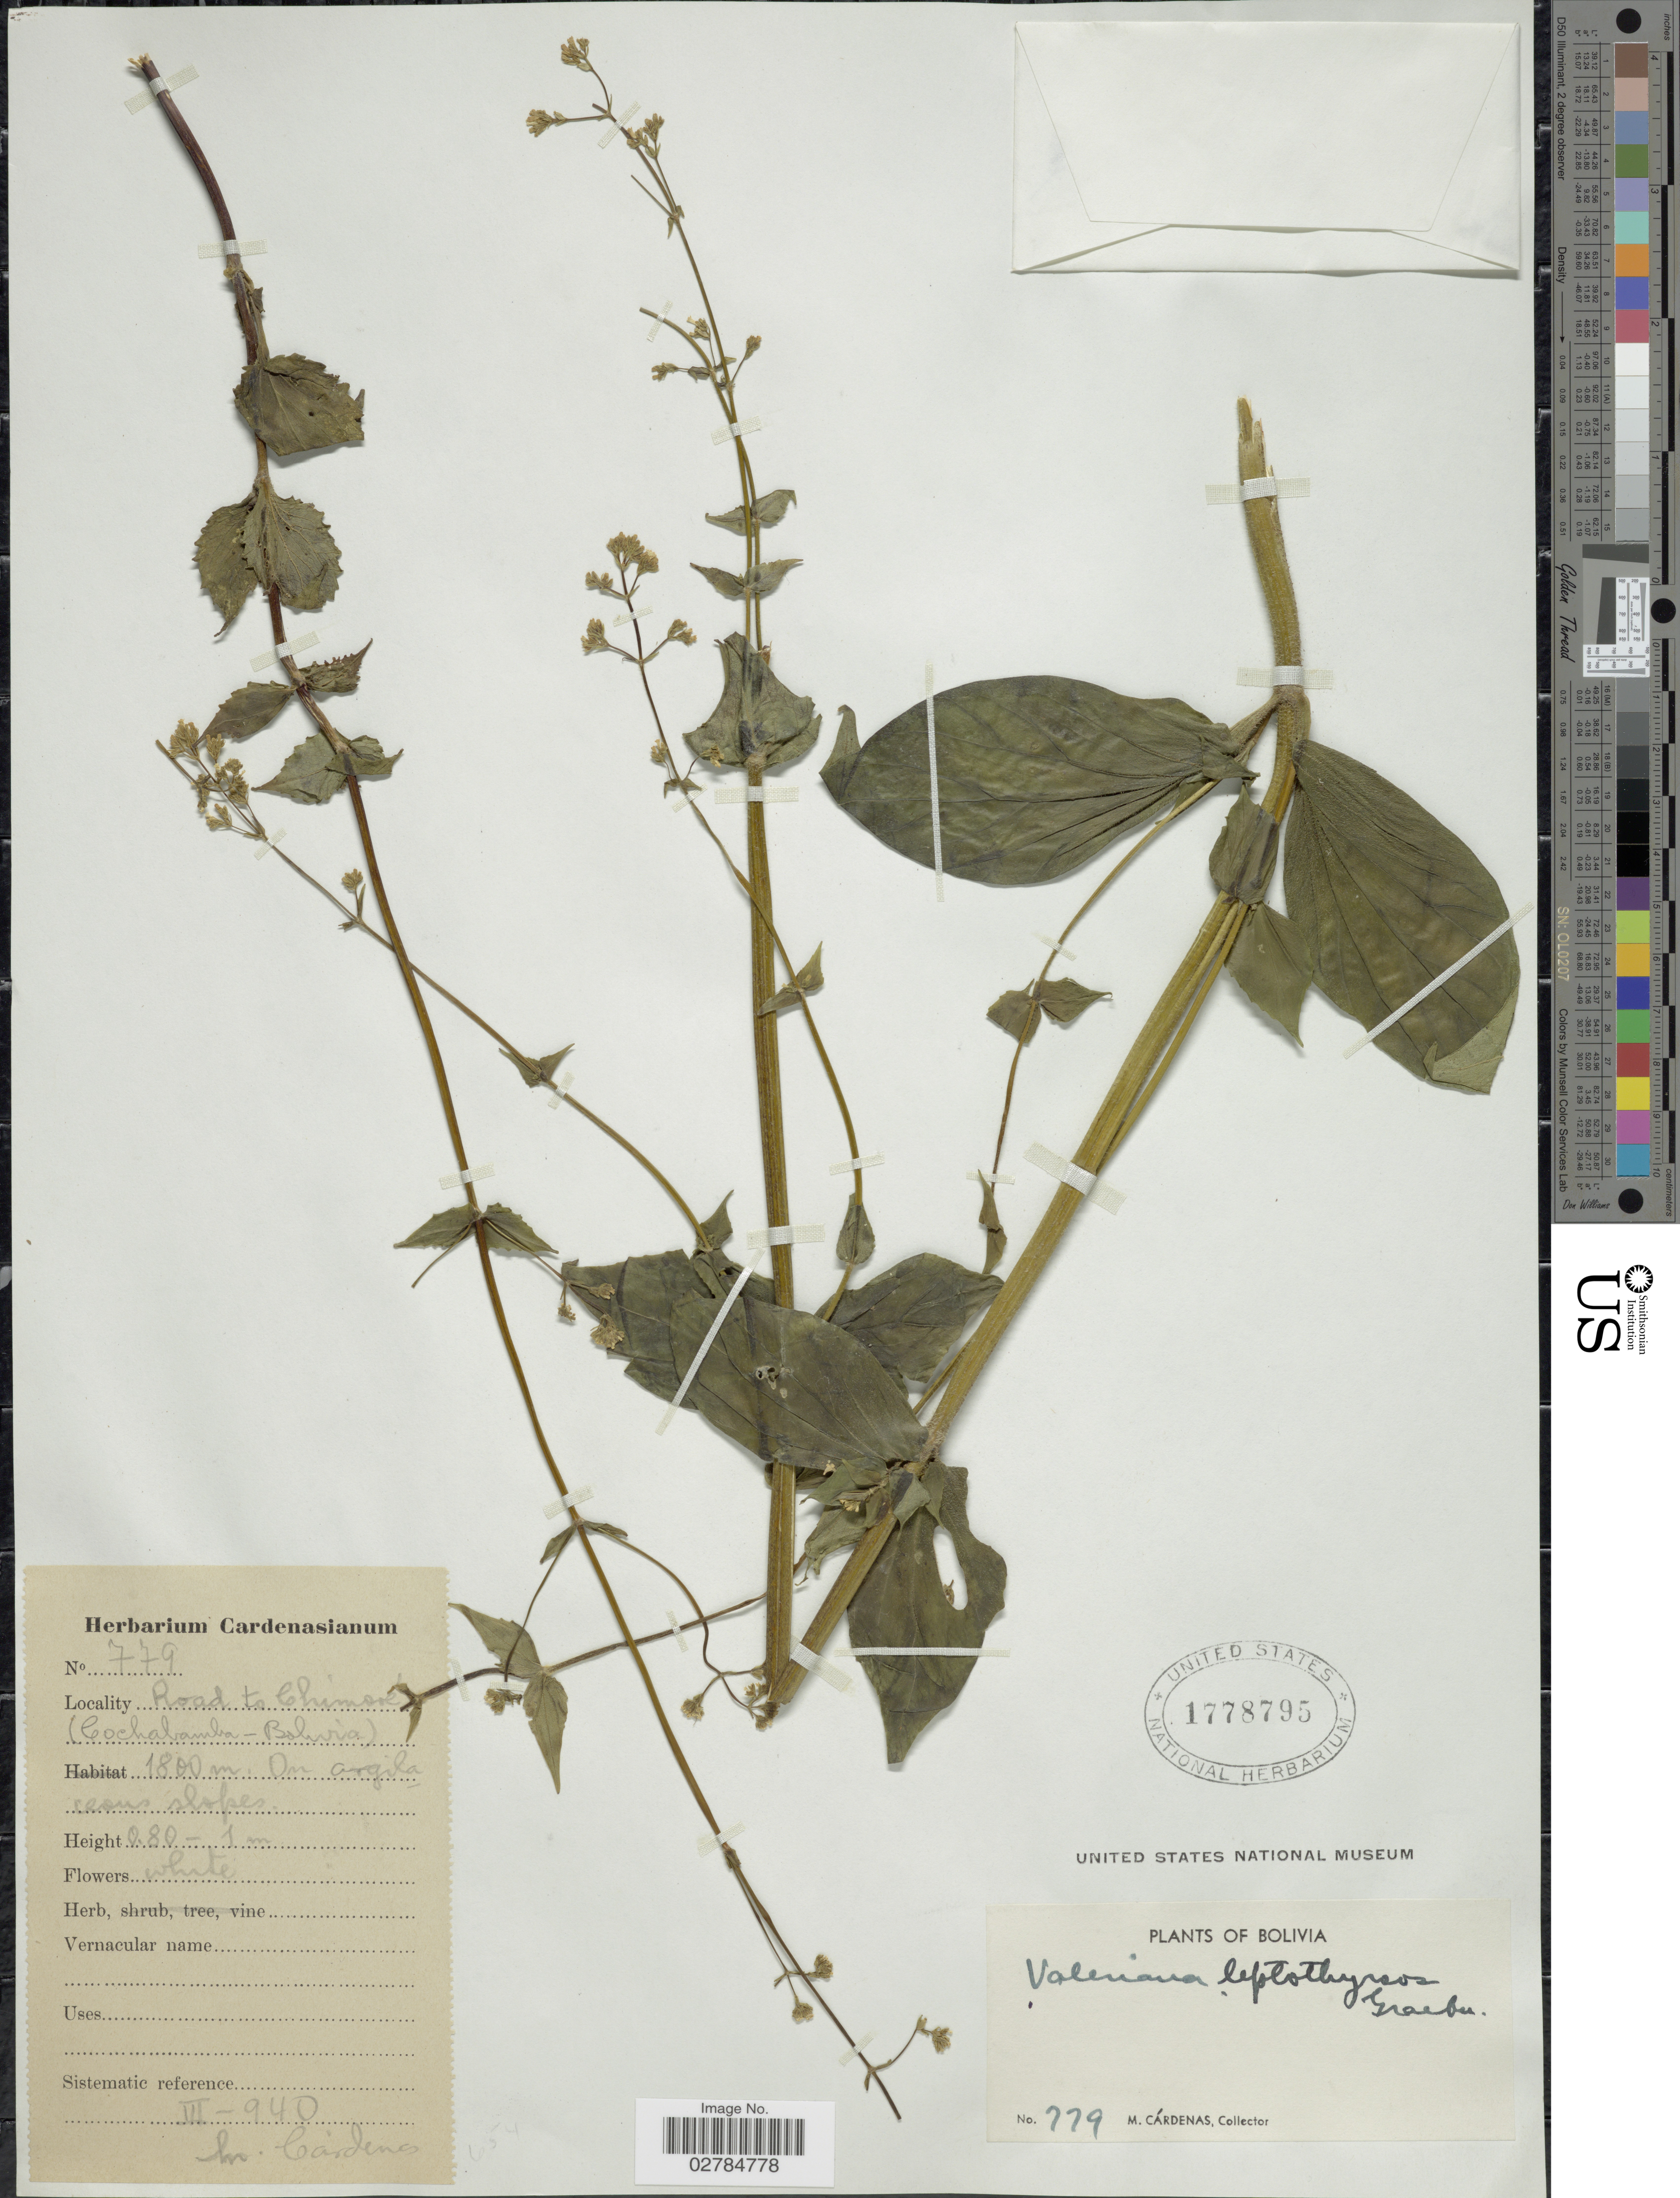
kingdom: Plantae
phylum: Tracheophyta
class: Magnoliopsida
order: Dipsacales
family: Caprifoliaceae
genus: Valeriana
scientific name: Valeriana leptothyrsos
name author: P. Graebn.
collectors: M. Cárdenas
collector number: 779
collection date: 1940-03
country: Bolivia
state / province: Cochabamba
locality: Road to Chimoré.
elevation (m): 1800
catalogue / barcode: US 1778795